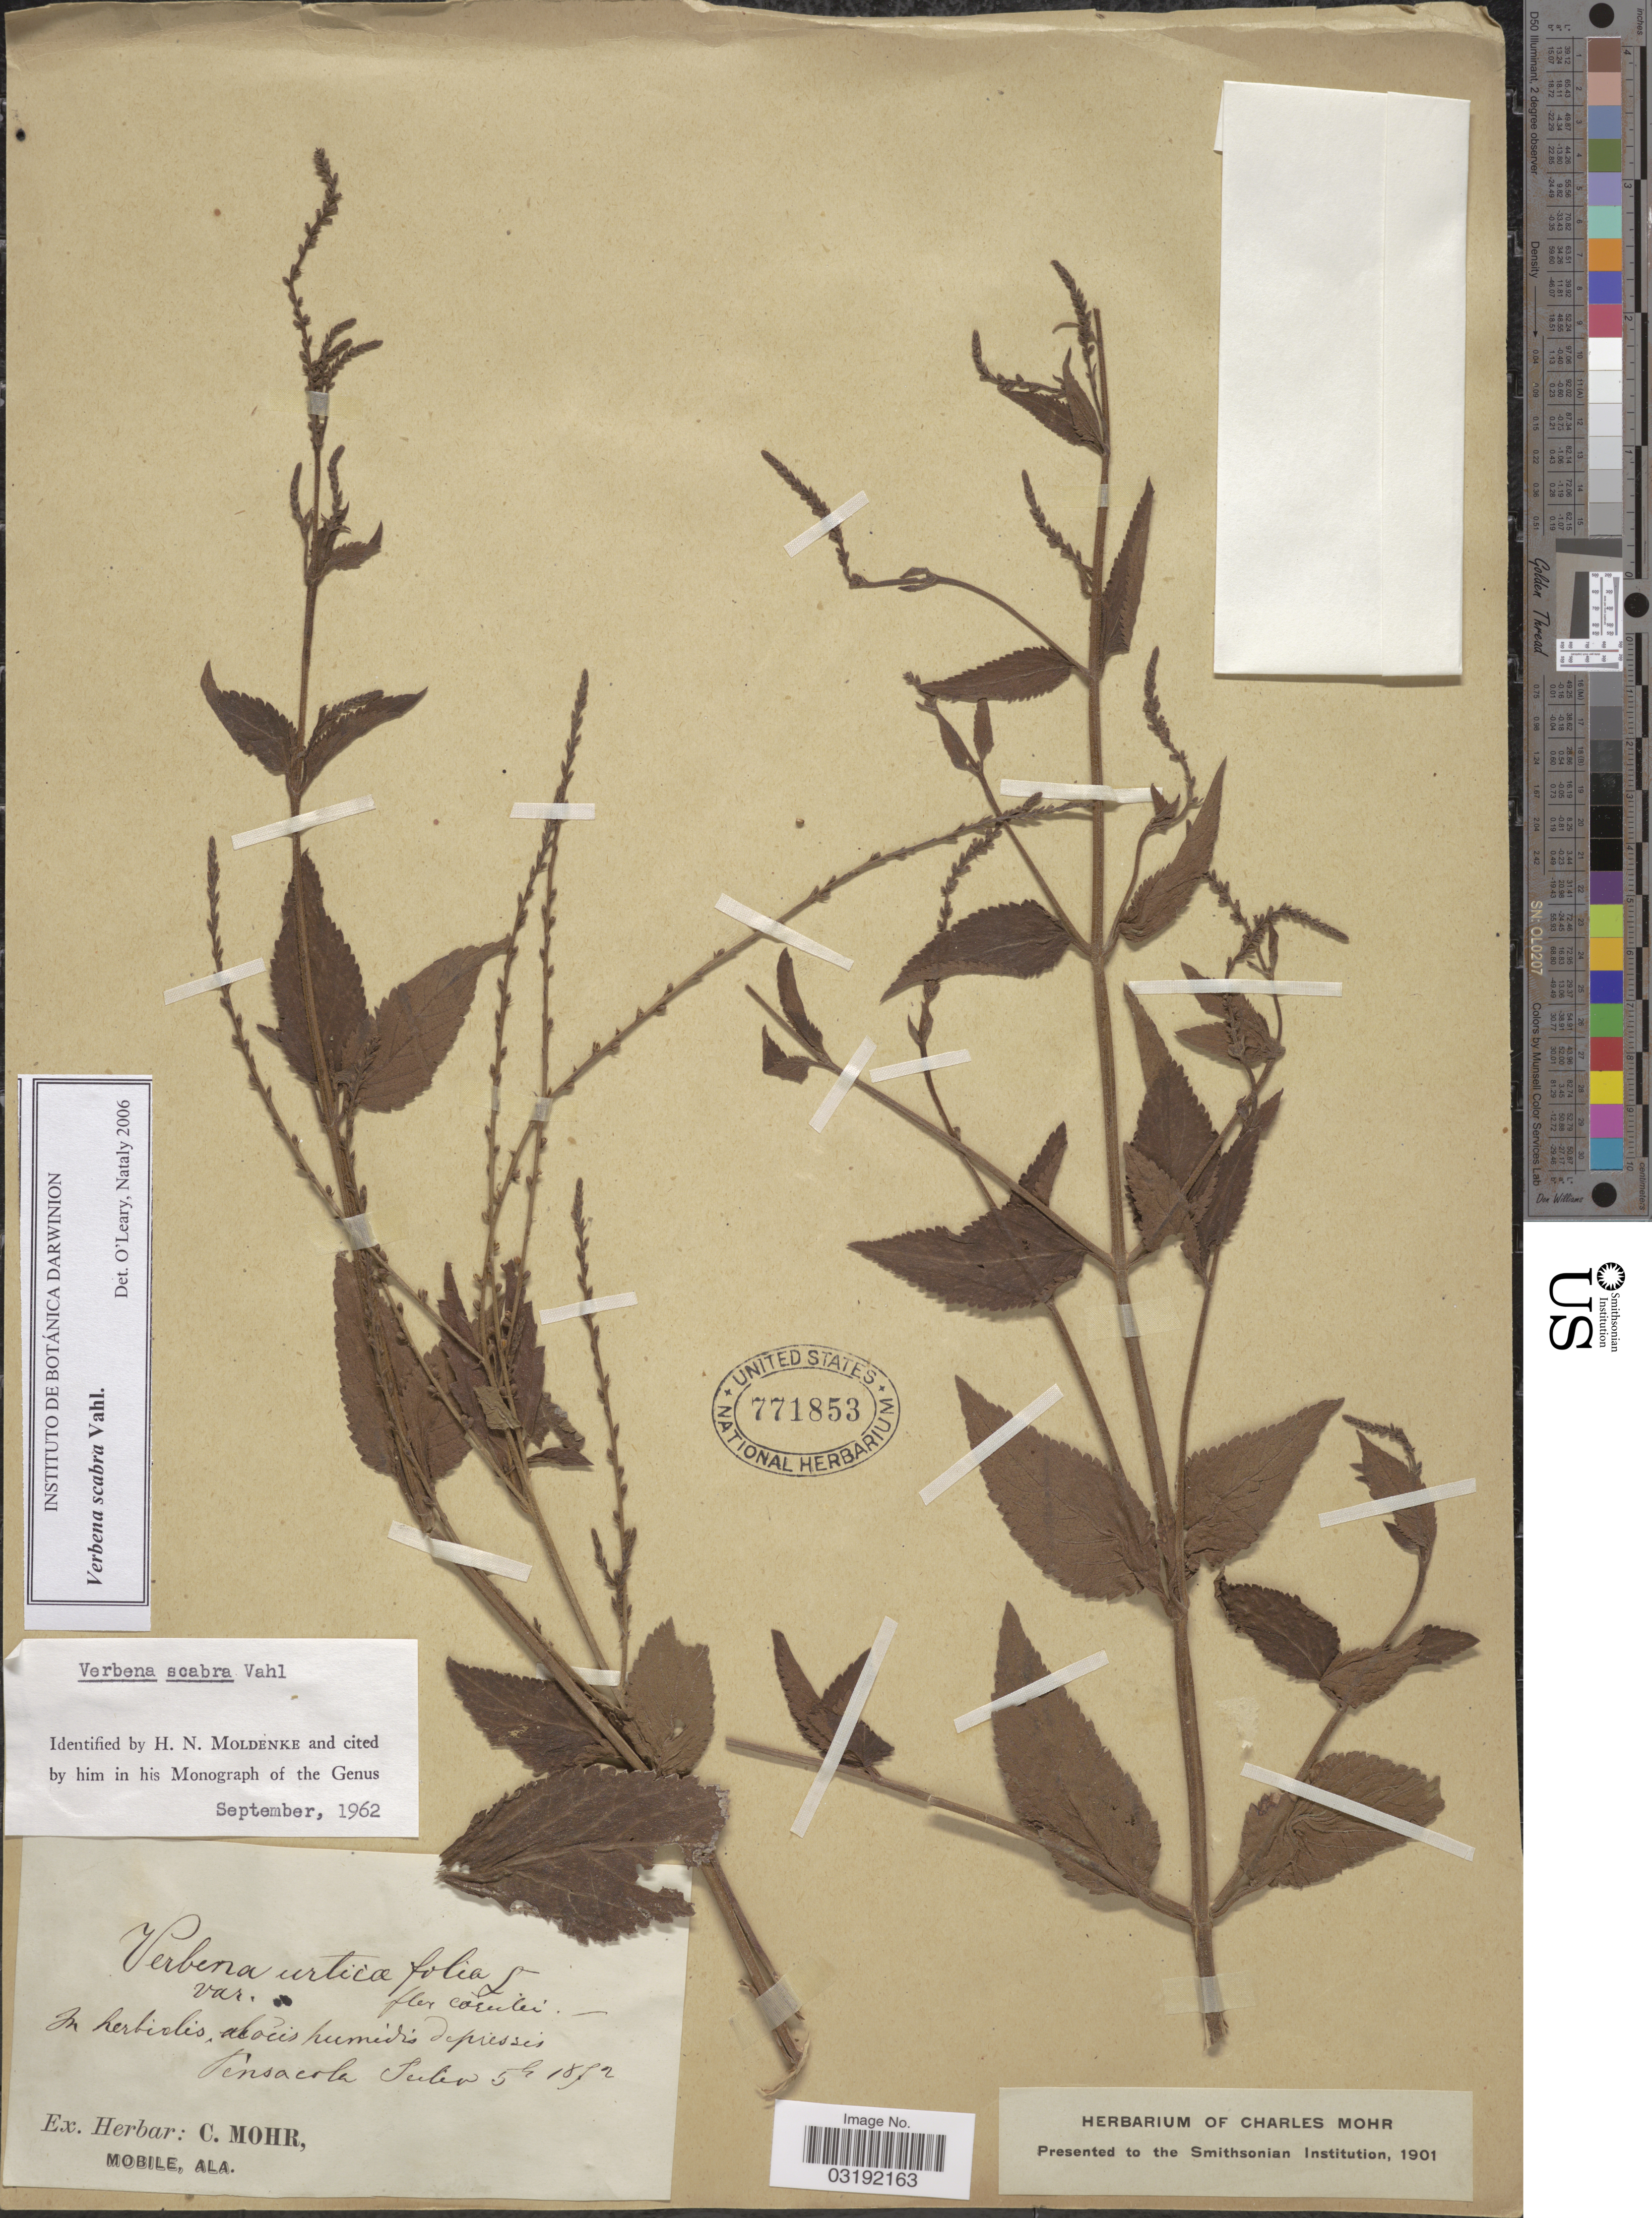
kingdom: Plantae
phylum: Tracheophyta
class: Magnoliopsida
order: Lamiales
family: Verbenaceae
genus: Verbena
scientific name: Verbena scabra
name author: Vahl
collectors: ex herb. Charles Mohr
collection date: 1872-07-05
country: United States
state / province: Florida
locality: Pensacola.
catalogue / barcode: US 771853